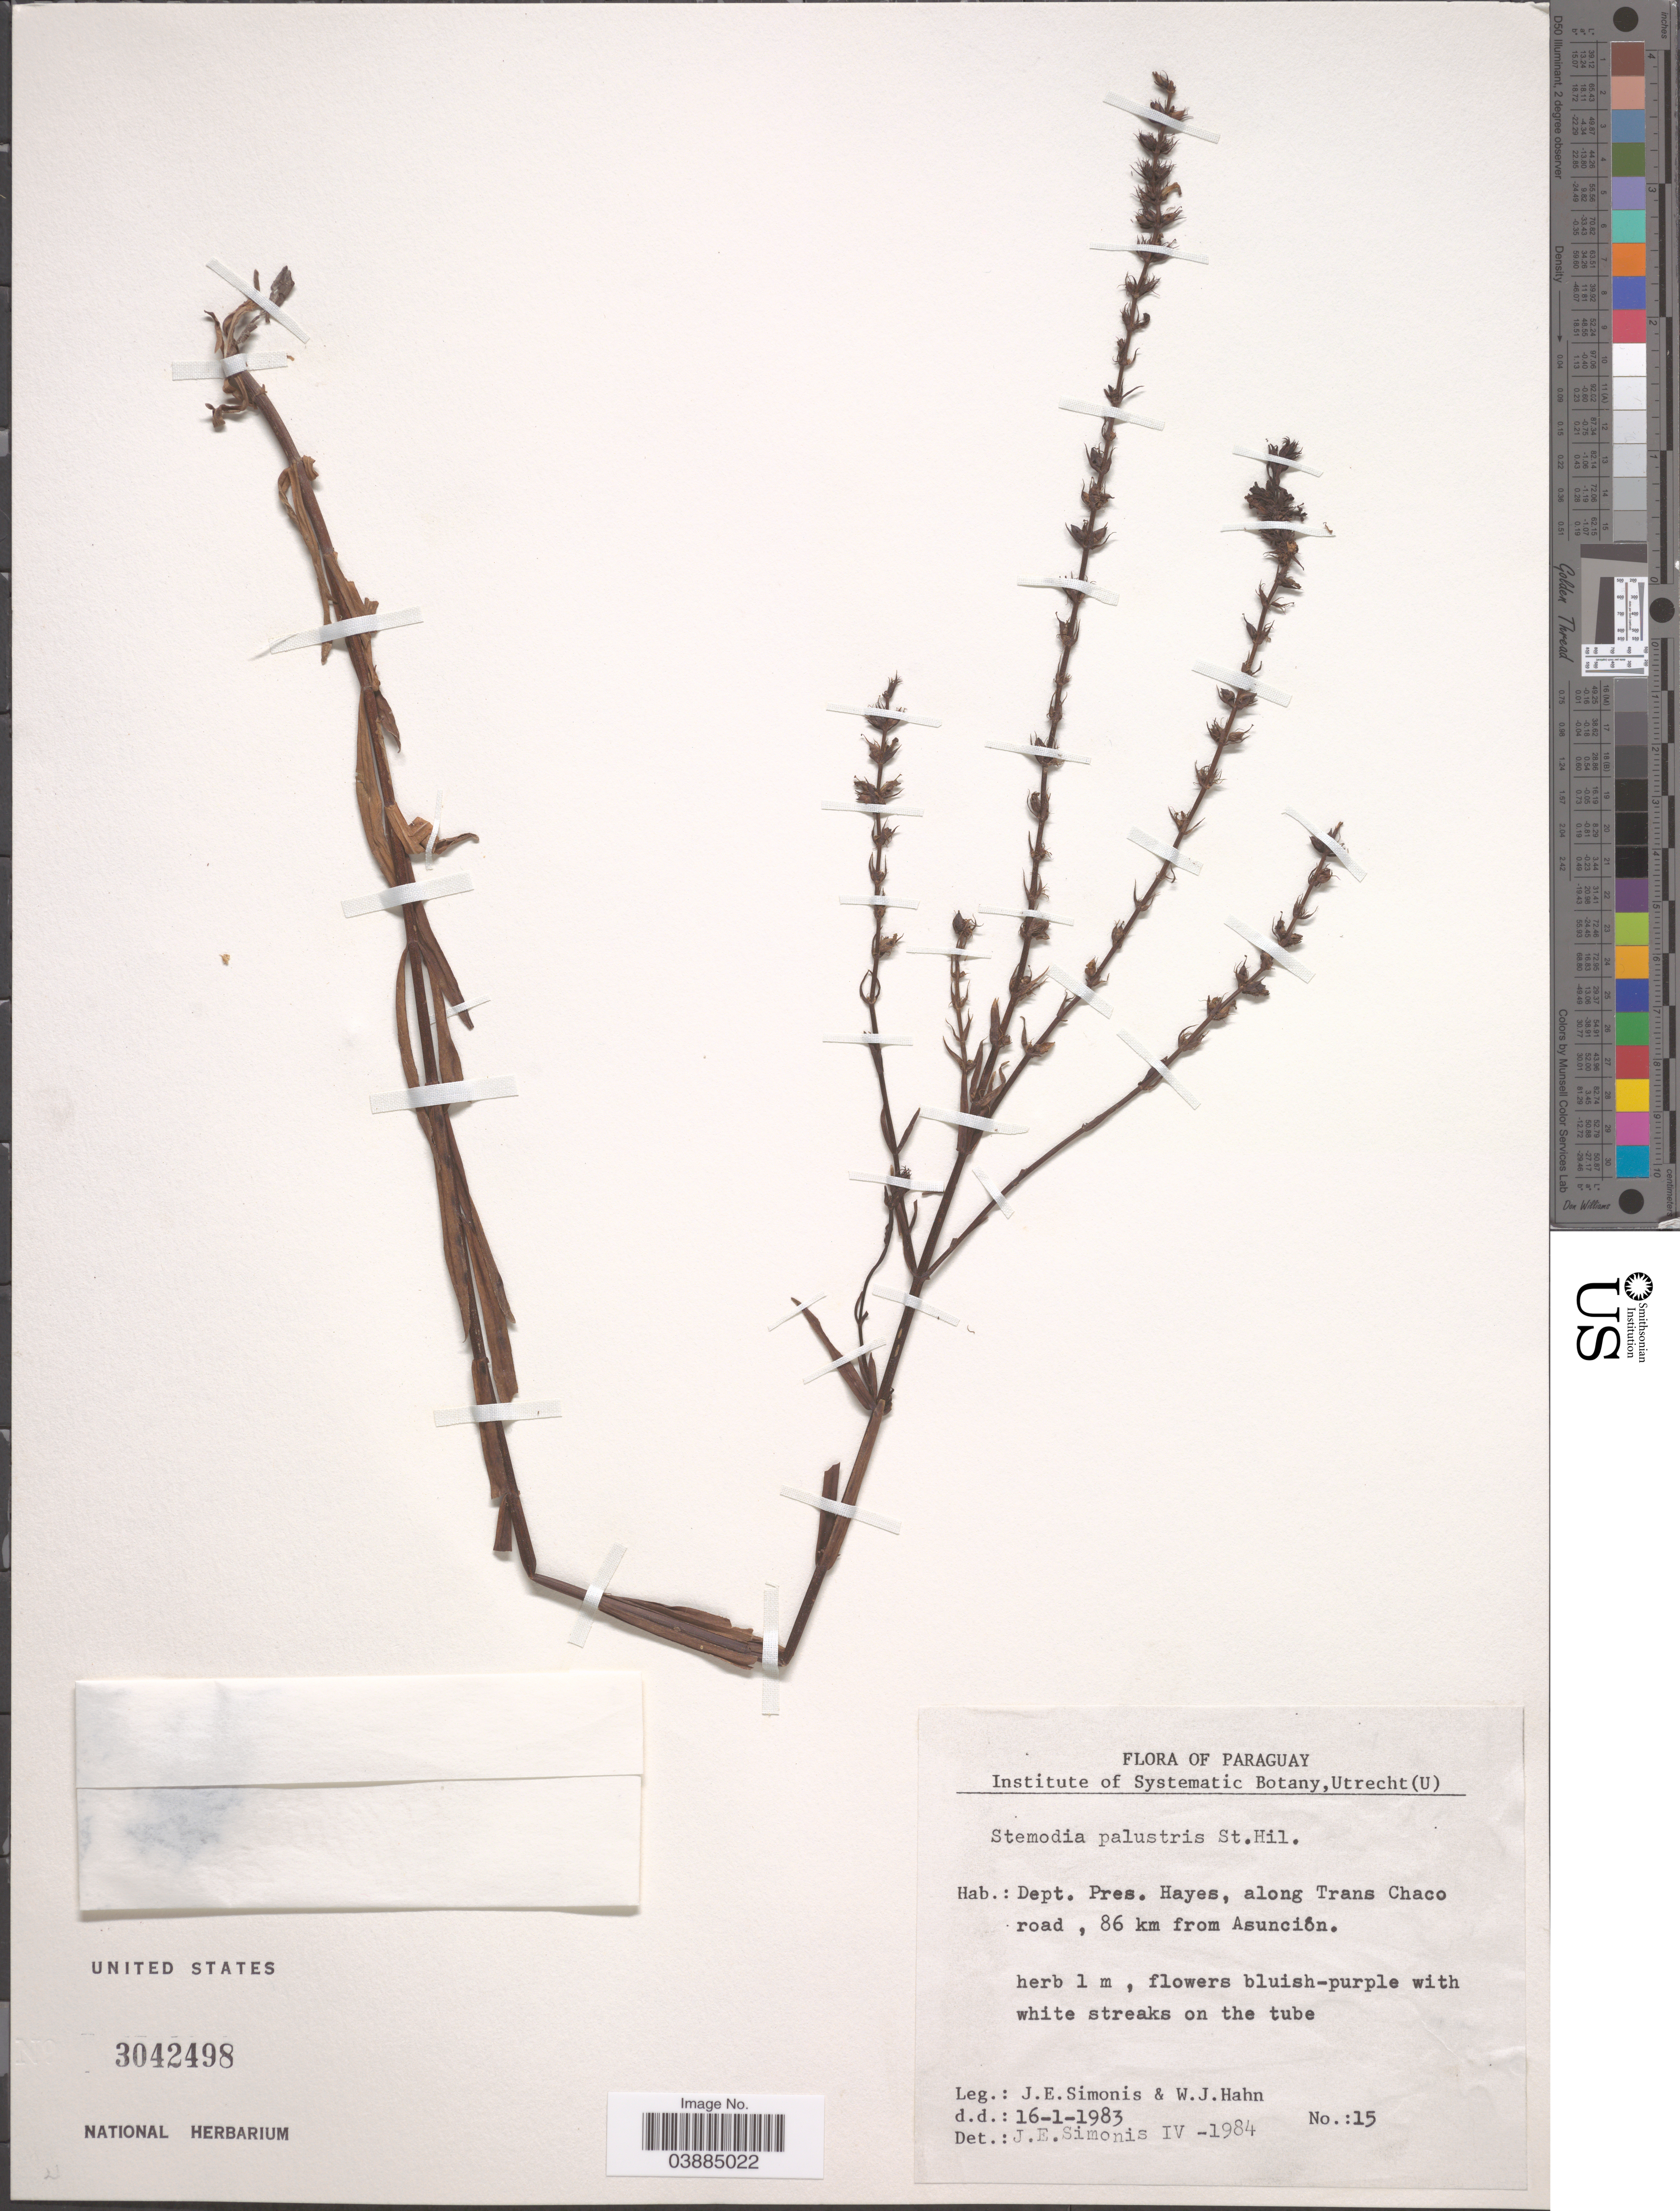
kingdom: Plantae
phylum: Tracheophyta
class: Magnoliopsida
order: Lamiales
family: Plantaginaceae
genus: Stemodia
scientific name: Stemodia palustris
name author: A. St.-Hil.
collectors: J. E. Simonis & W. J. Hahn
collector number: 15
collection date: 1983-01-16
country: Paraguay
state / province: Presidente Hayes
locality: Dept. Pre. Hayes, along Trans Chaco road, 86 km from Asunción.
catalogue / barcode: US 3042498